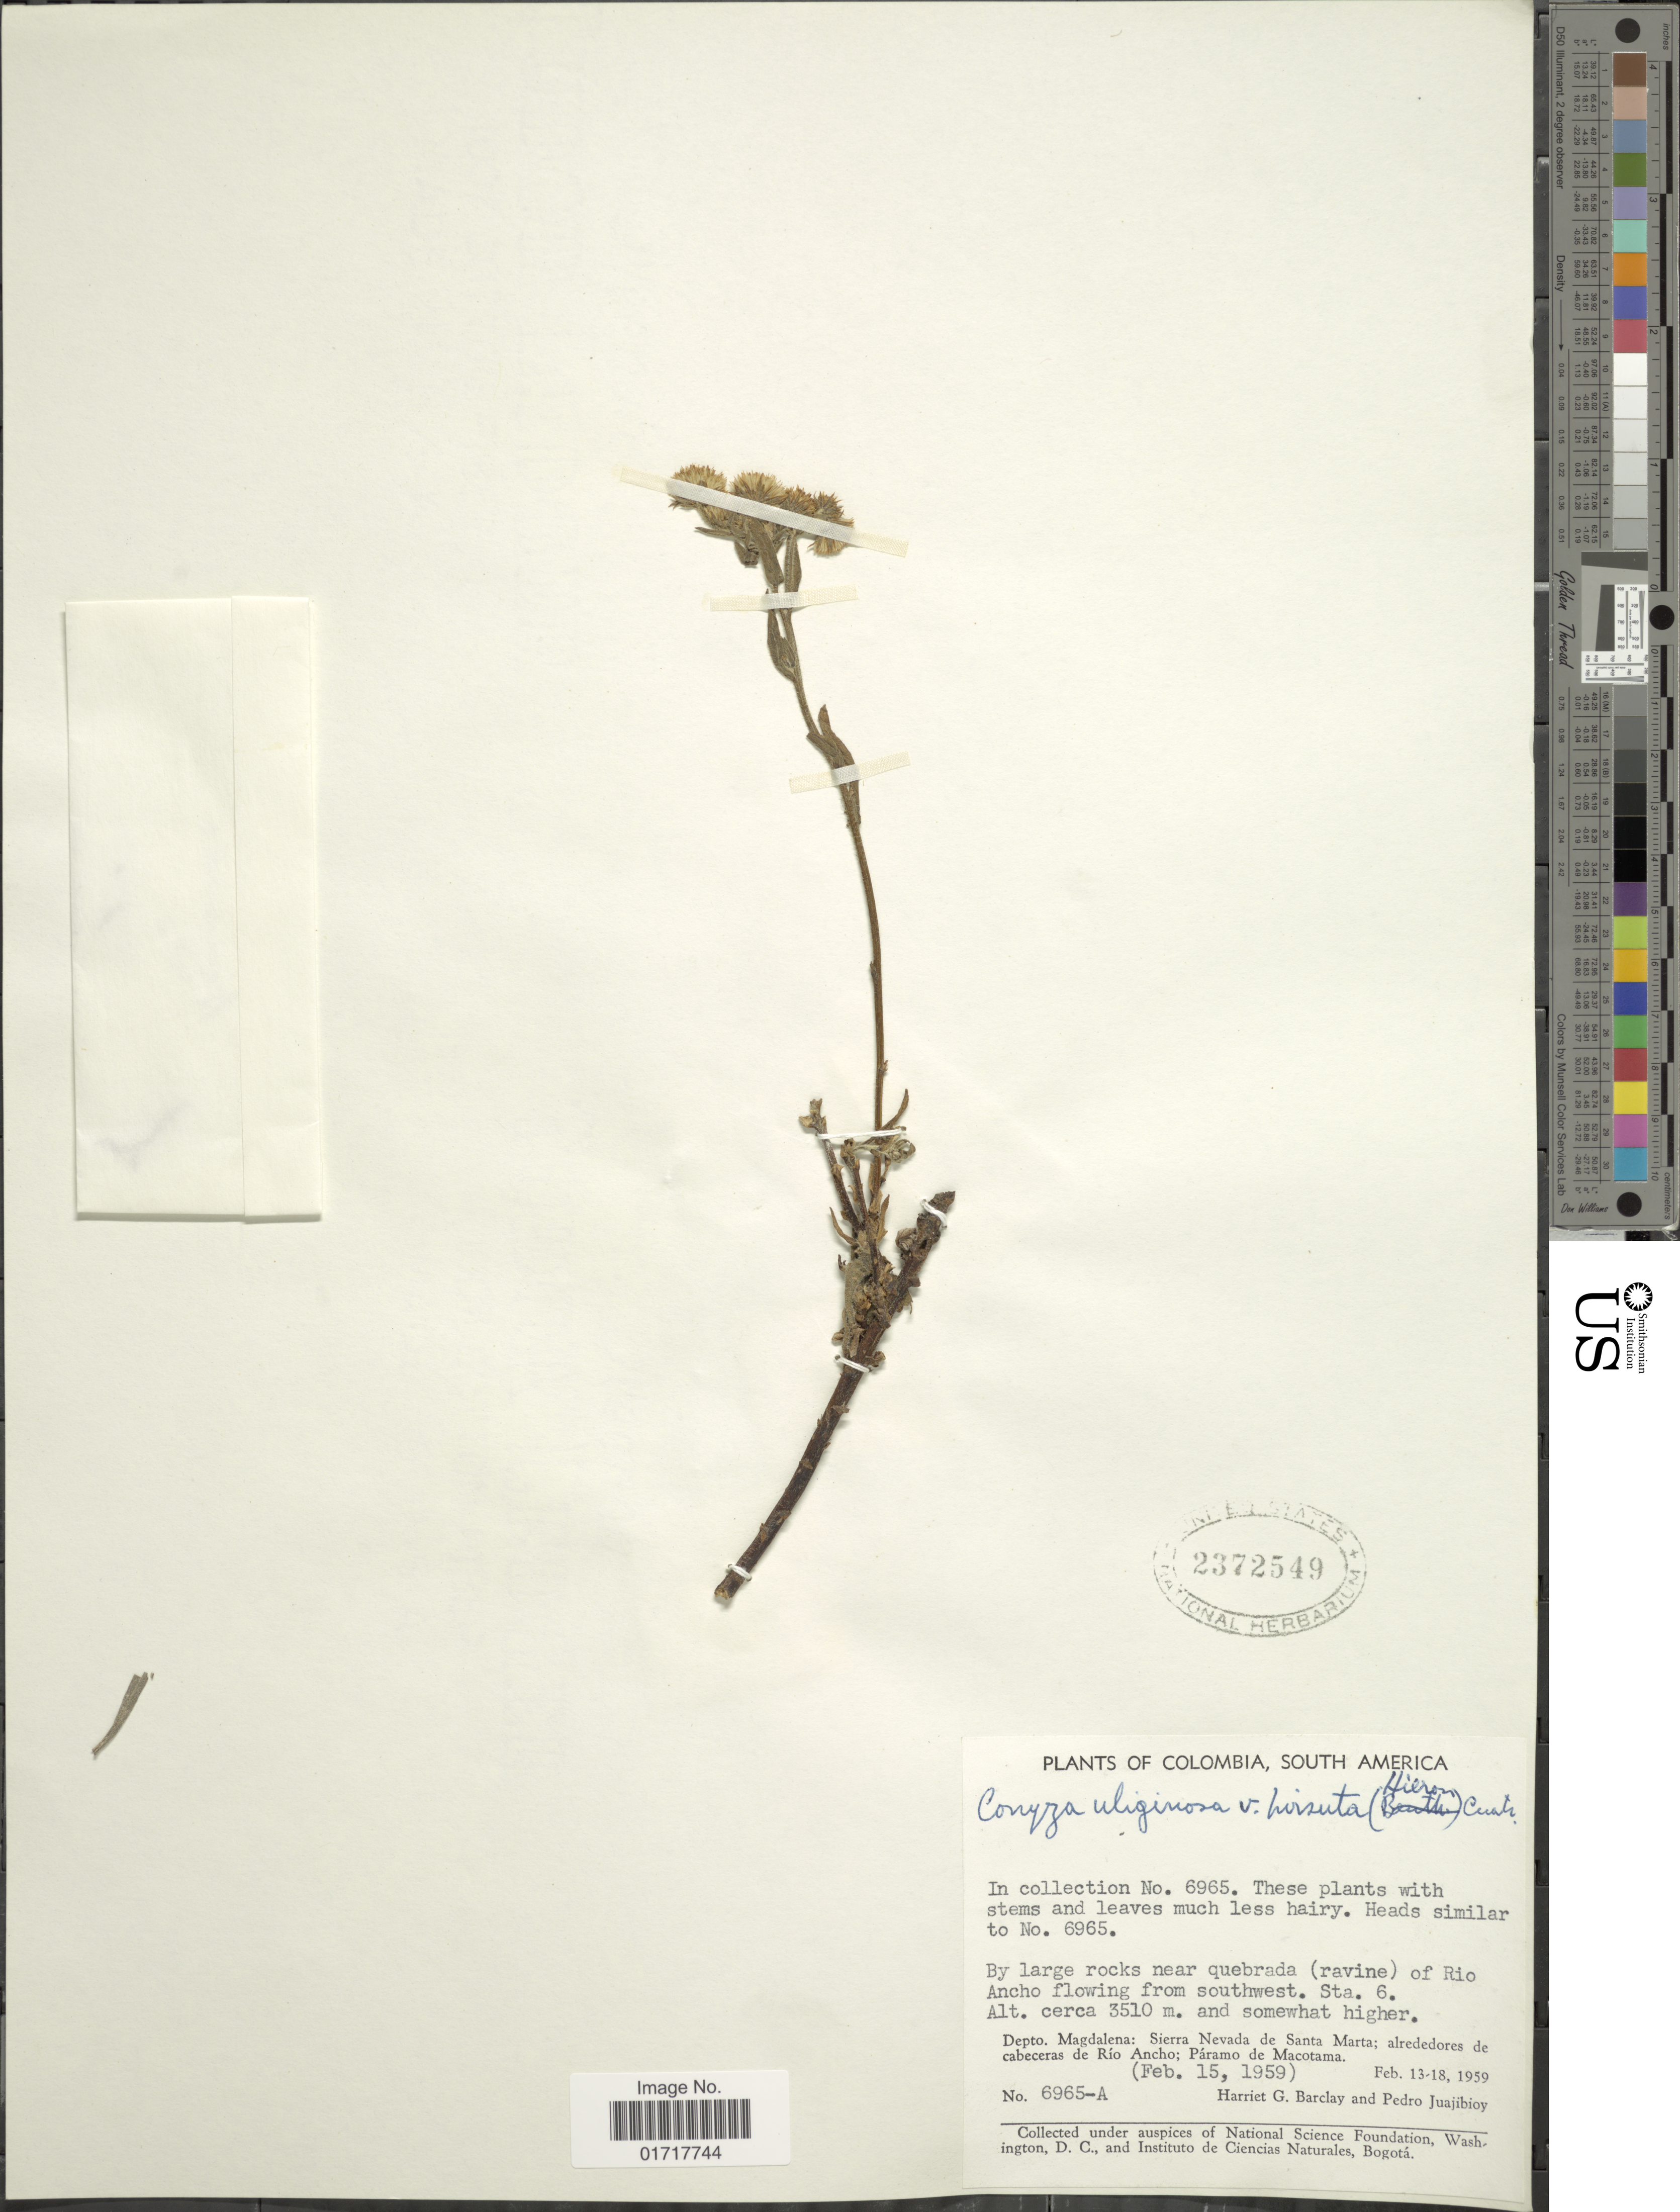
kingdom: Plantae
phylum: Tracheophyta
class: Magnoliopsida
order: Asterales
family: Asteraceae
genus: Conyza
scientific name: Conyza uliginosa var. hirsuta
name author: (Hieron.) Cuatrec.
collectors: H. G. Barclay & P. Juajibioy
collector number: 6965-A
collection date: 1959-02-15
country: Colombia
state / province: Magdalena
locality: Depto, Magdalena: Sierra Nevada de Santa Marta; alrededore s de cabeceras de Rio Ancho: Paramo de Macotama. Near quebrada (ravine) of Rio ancho flowing from southwest. Sta. 6.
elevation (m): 3510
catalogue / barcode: US 2372549